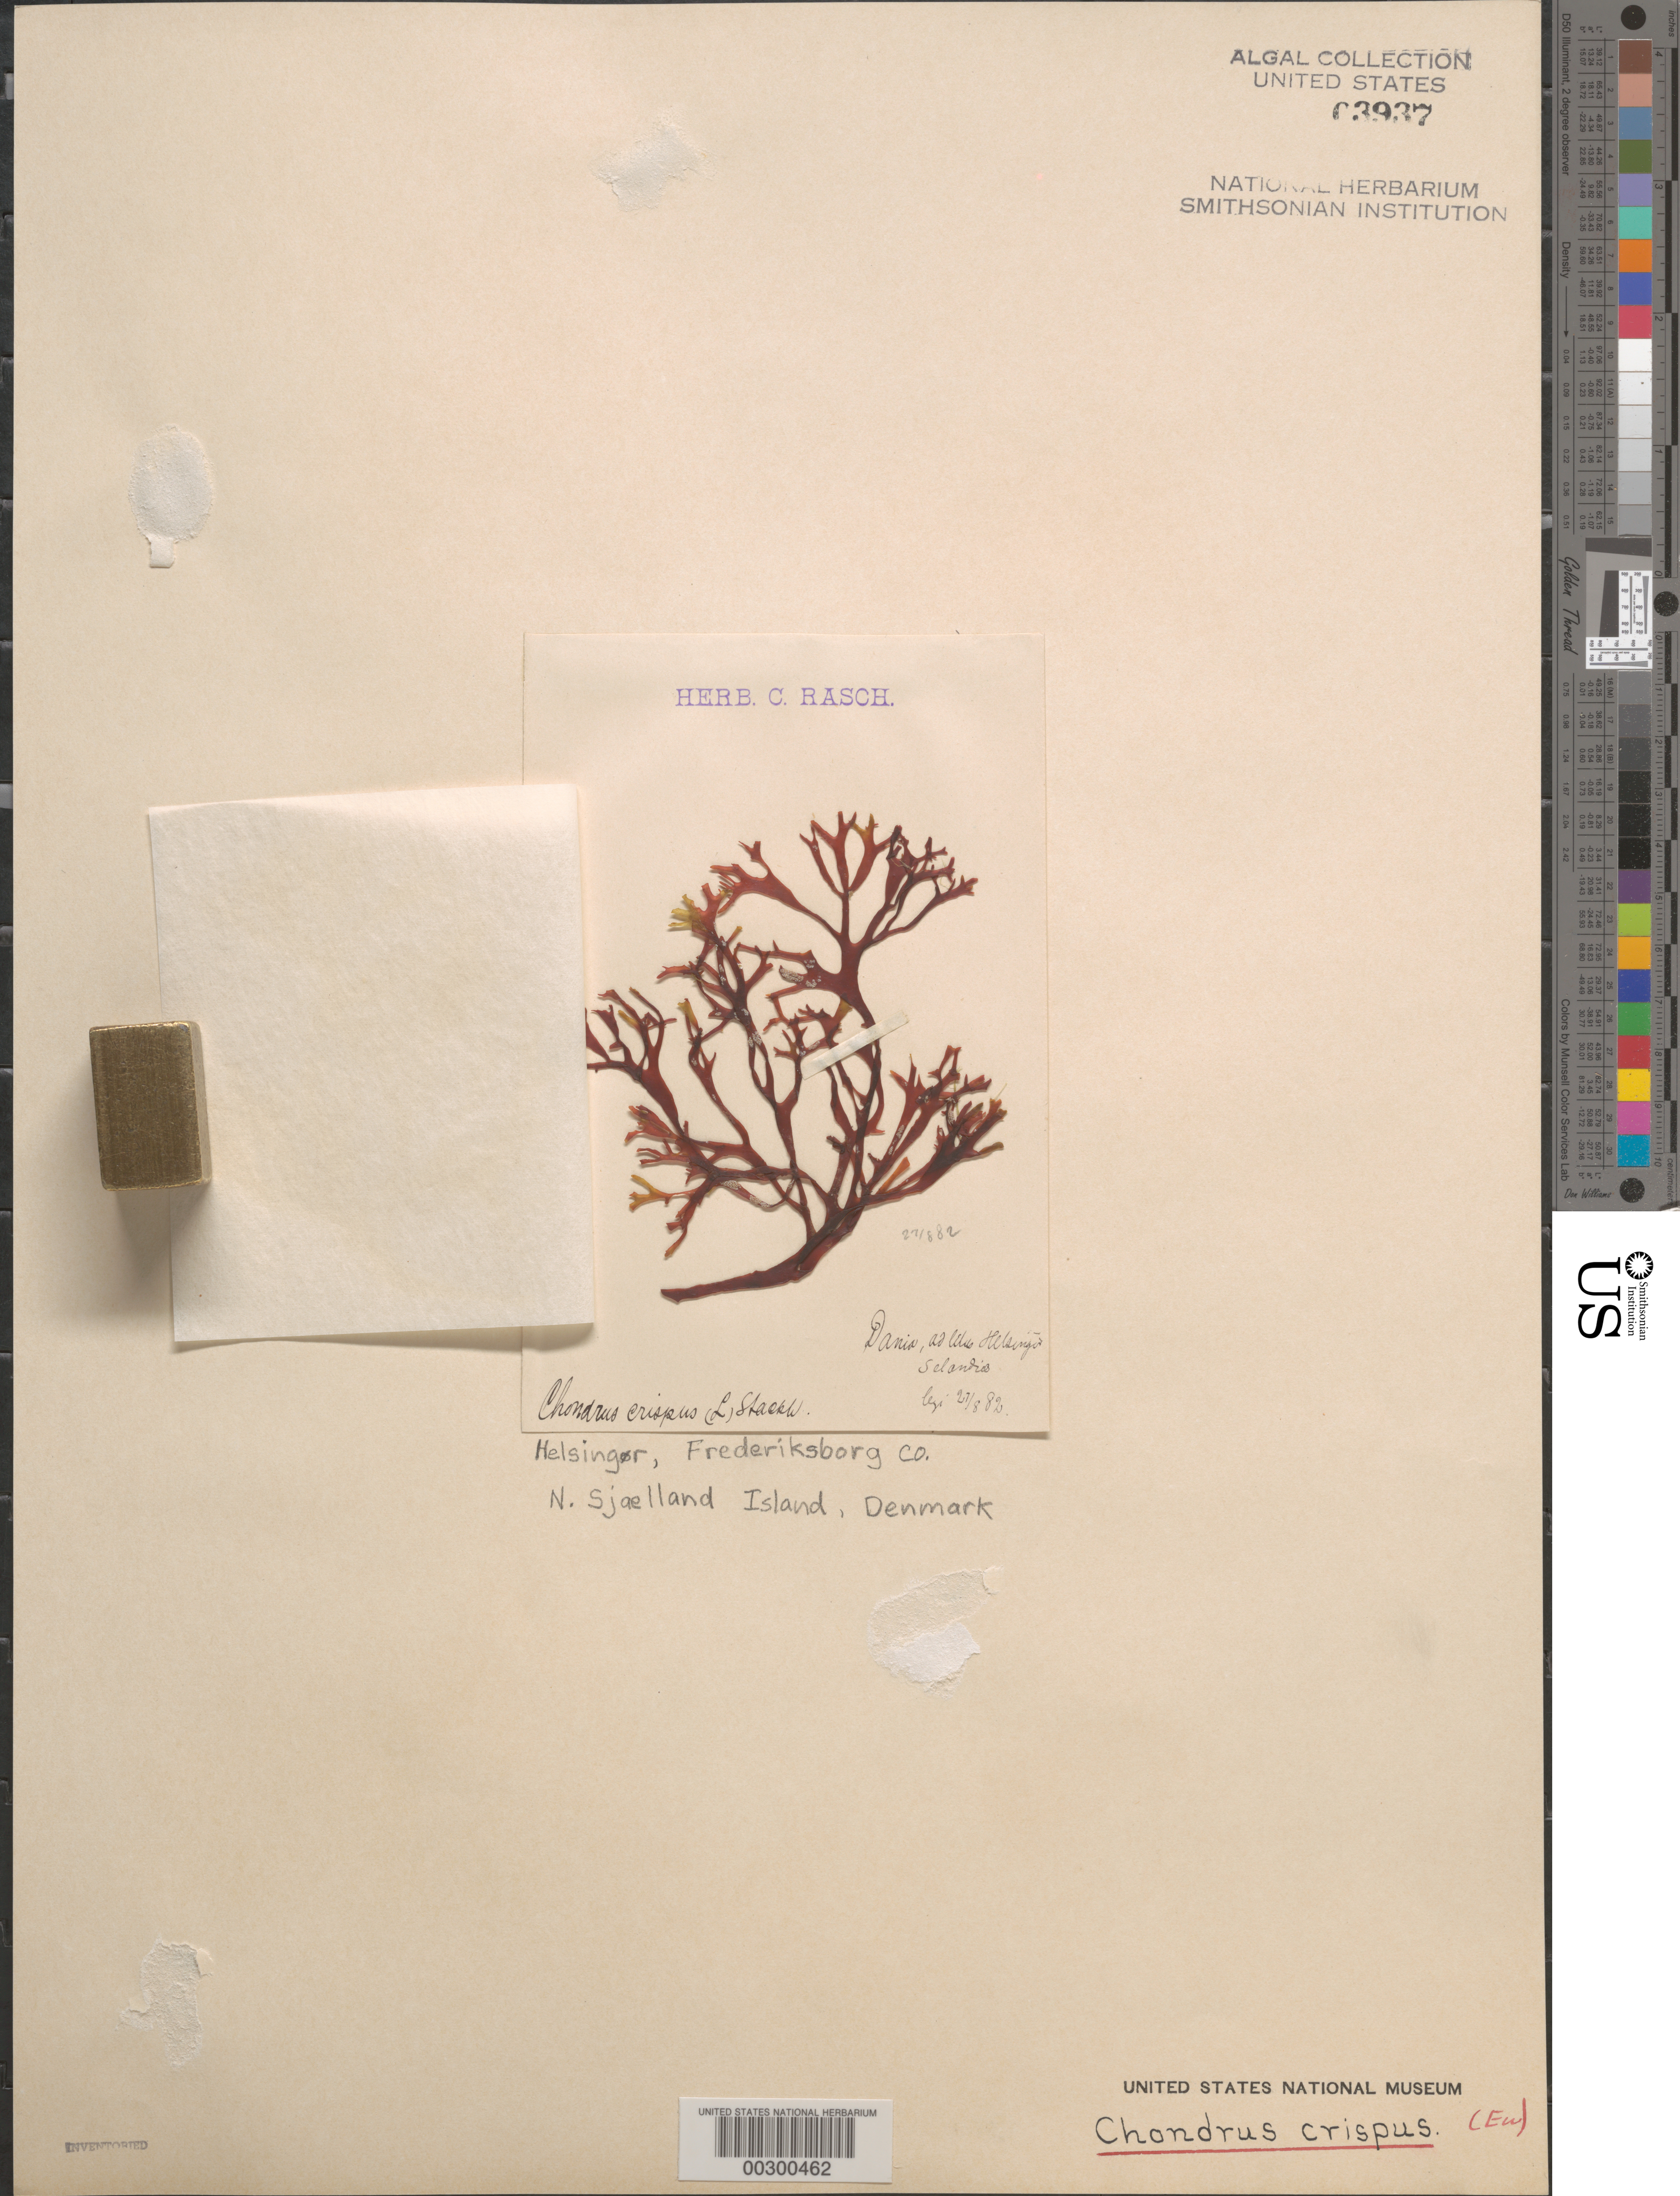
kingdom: Plantae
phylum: Rhodophyta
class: Florideophyceae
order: Gigartinales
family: Gigartinaceae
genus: Chondrus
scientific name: Chondrus crispus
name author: Stackh.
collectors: C. Rasch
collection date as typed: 27 Aug 1882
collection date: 1882-08-27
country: Denmark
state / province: Hovedstaden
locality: Helsingor, Sjaelland (Selandiae)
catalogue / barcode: US 3937